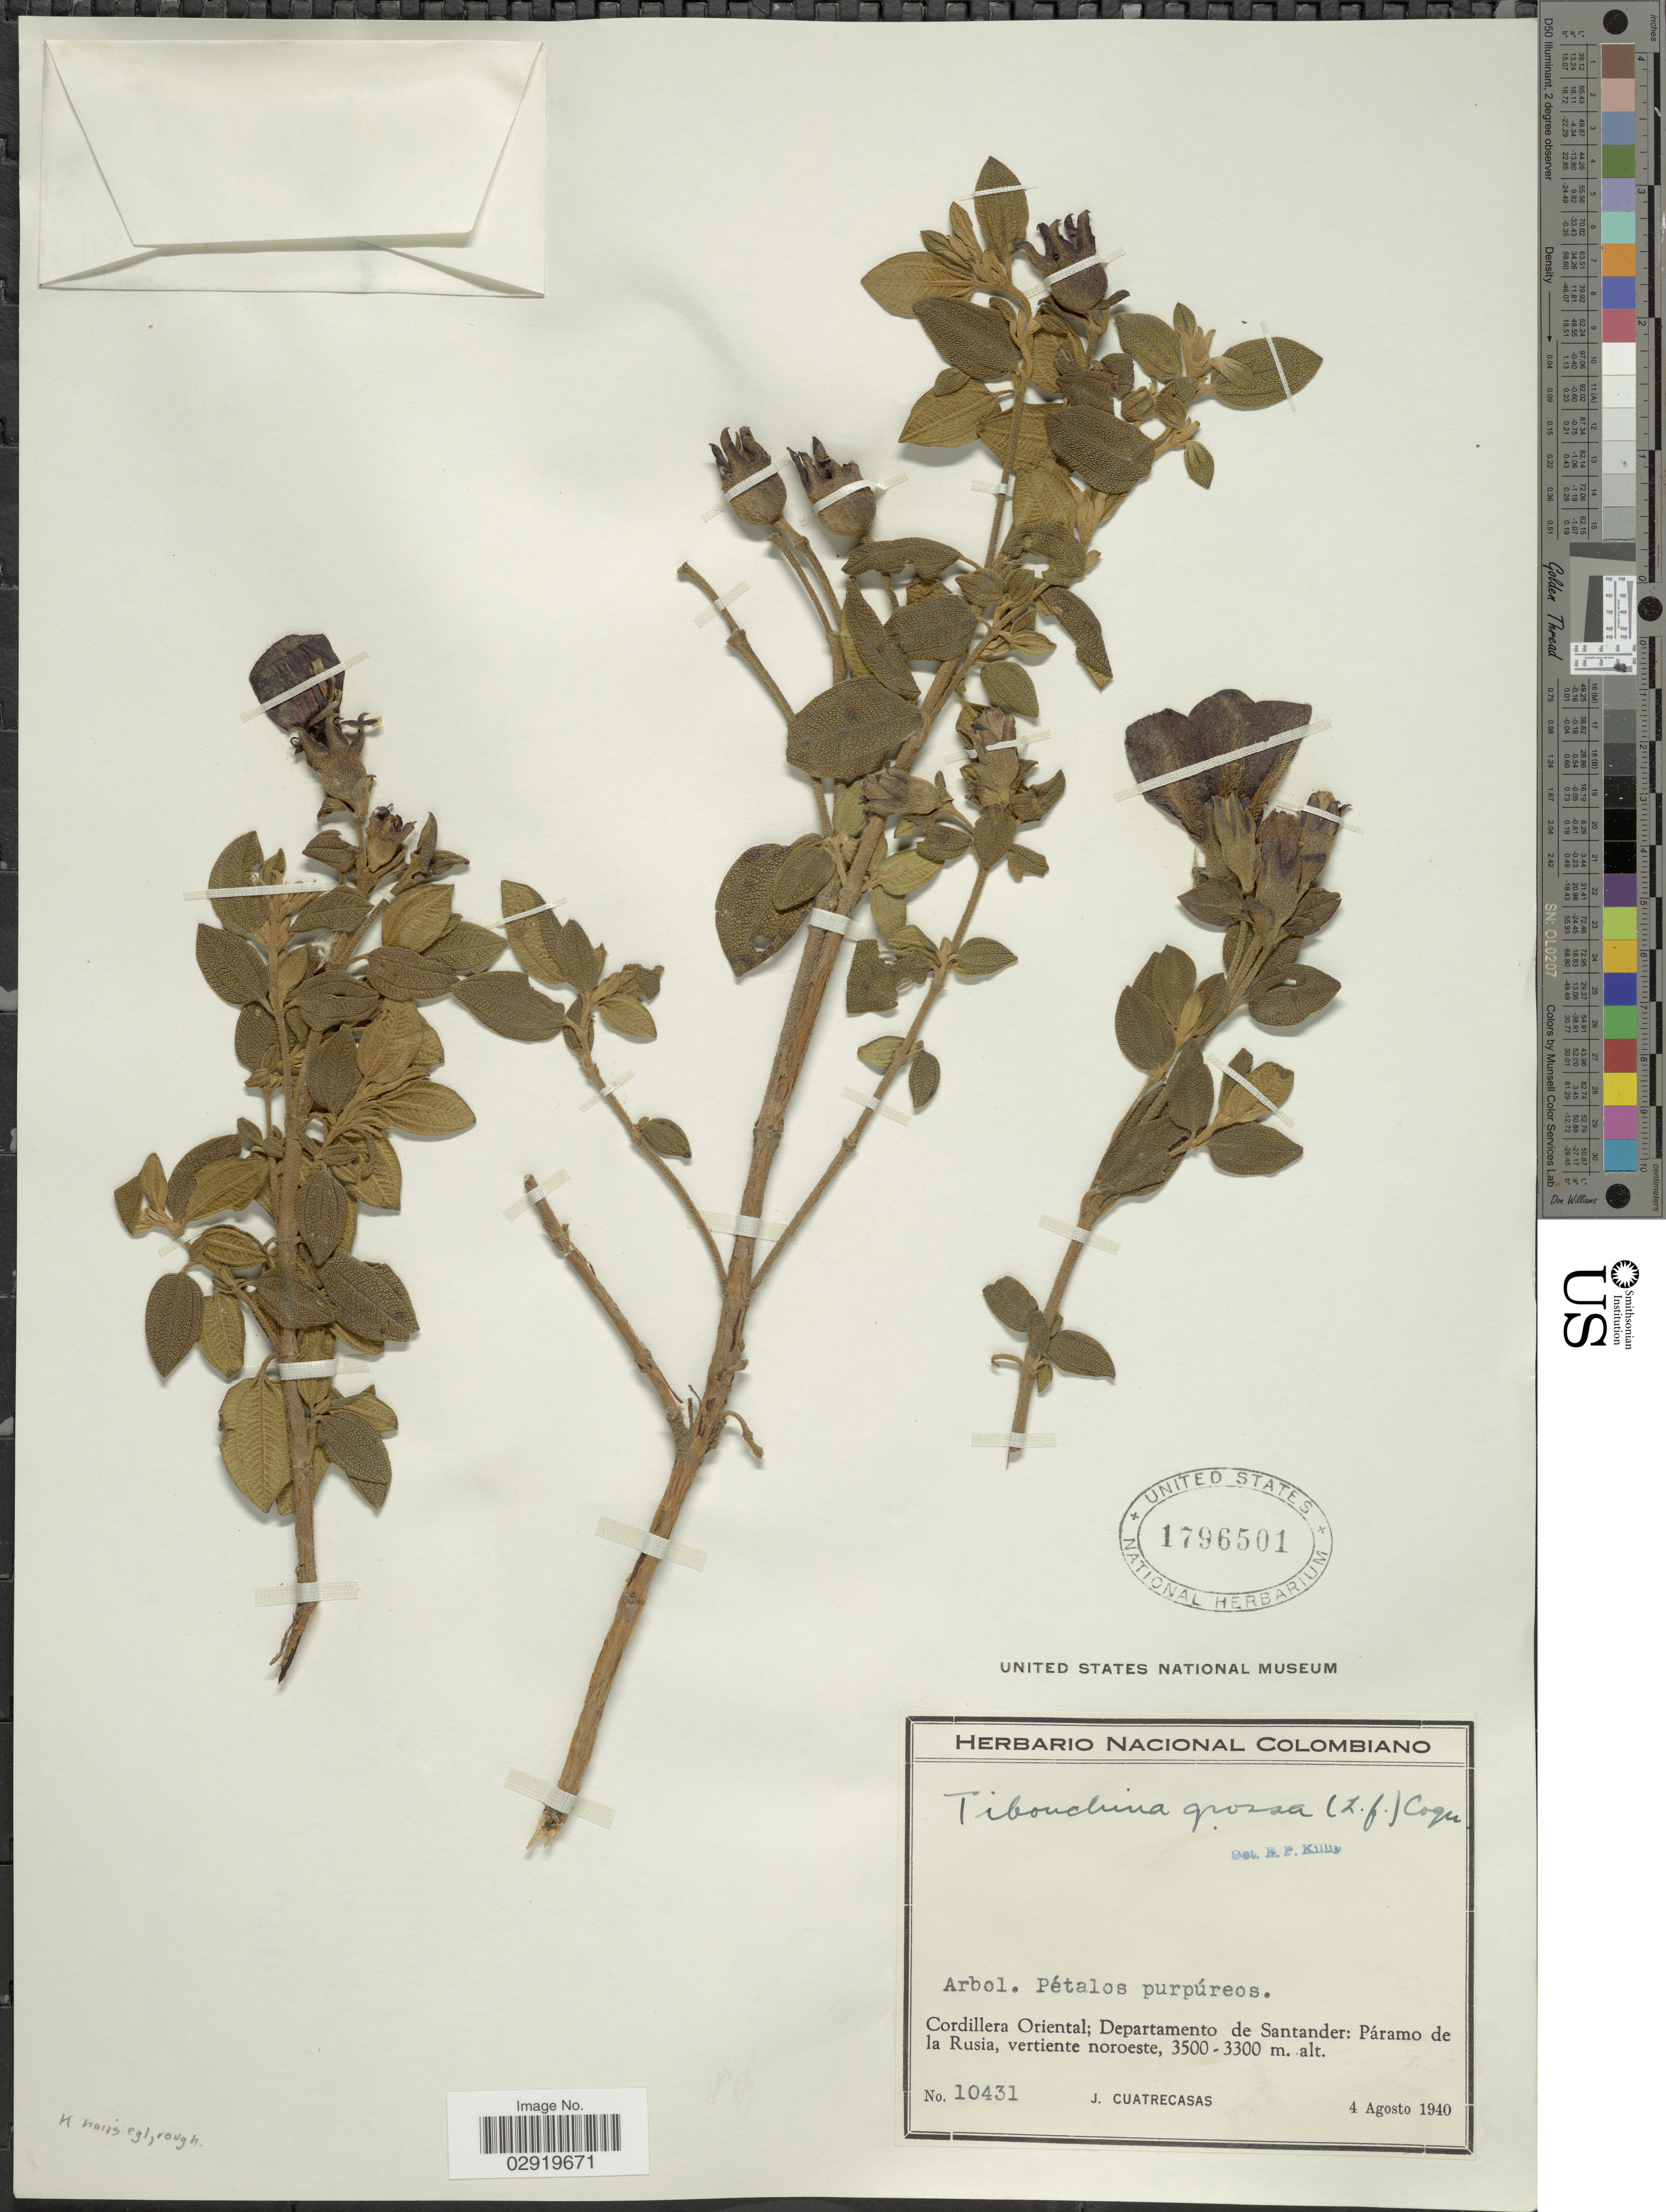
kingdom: Plantae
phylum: Tracheophyta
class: Magnoliopsida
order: Myrtales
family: Melastomataceae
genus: Chaetogastra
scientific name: Chaetogastra grossa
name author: (L. f.) P.J.F. Guim. & Michelang.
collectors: J. Cuatrecasas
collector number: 10431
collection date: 1940-08-04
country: Colombia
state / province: Santander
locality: Cordillera Oriental; Departamento de Santander: Páramo de la Rusia, vertiente noroeste.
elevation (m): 3300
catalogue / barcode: US 1796501